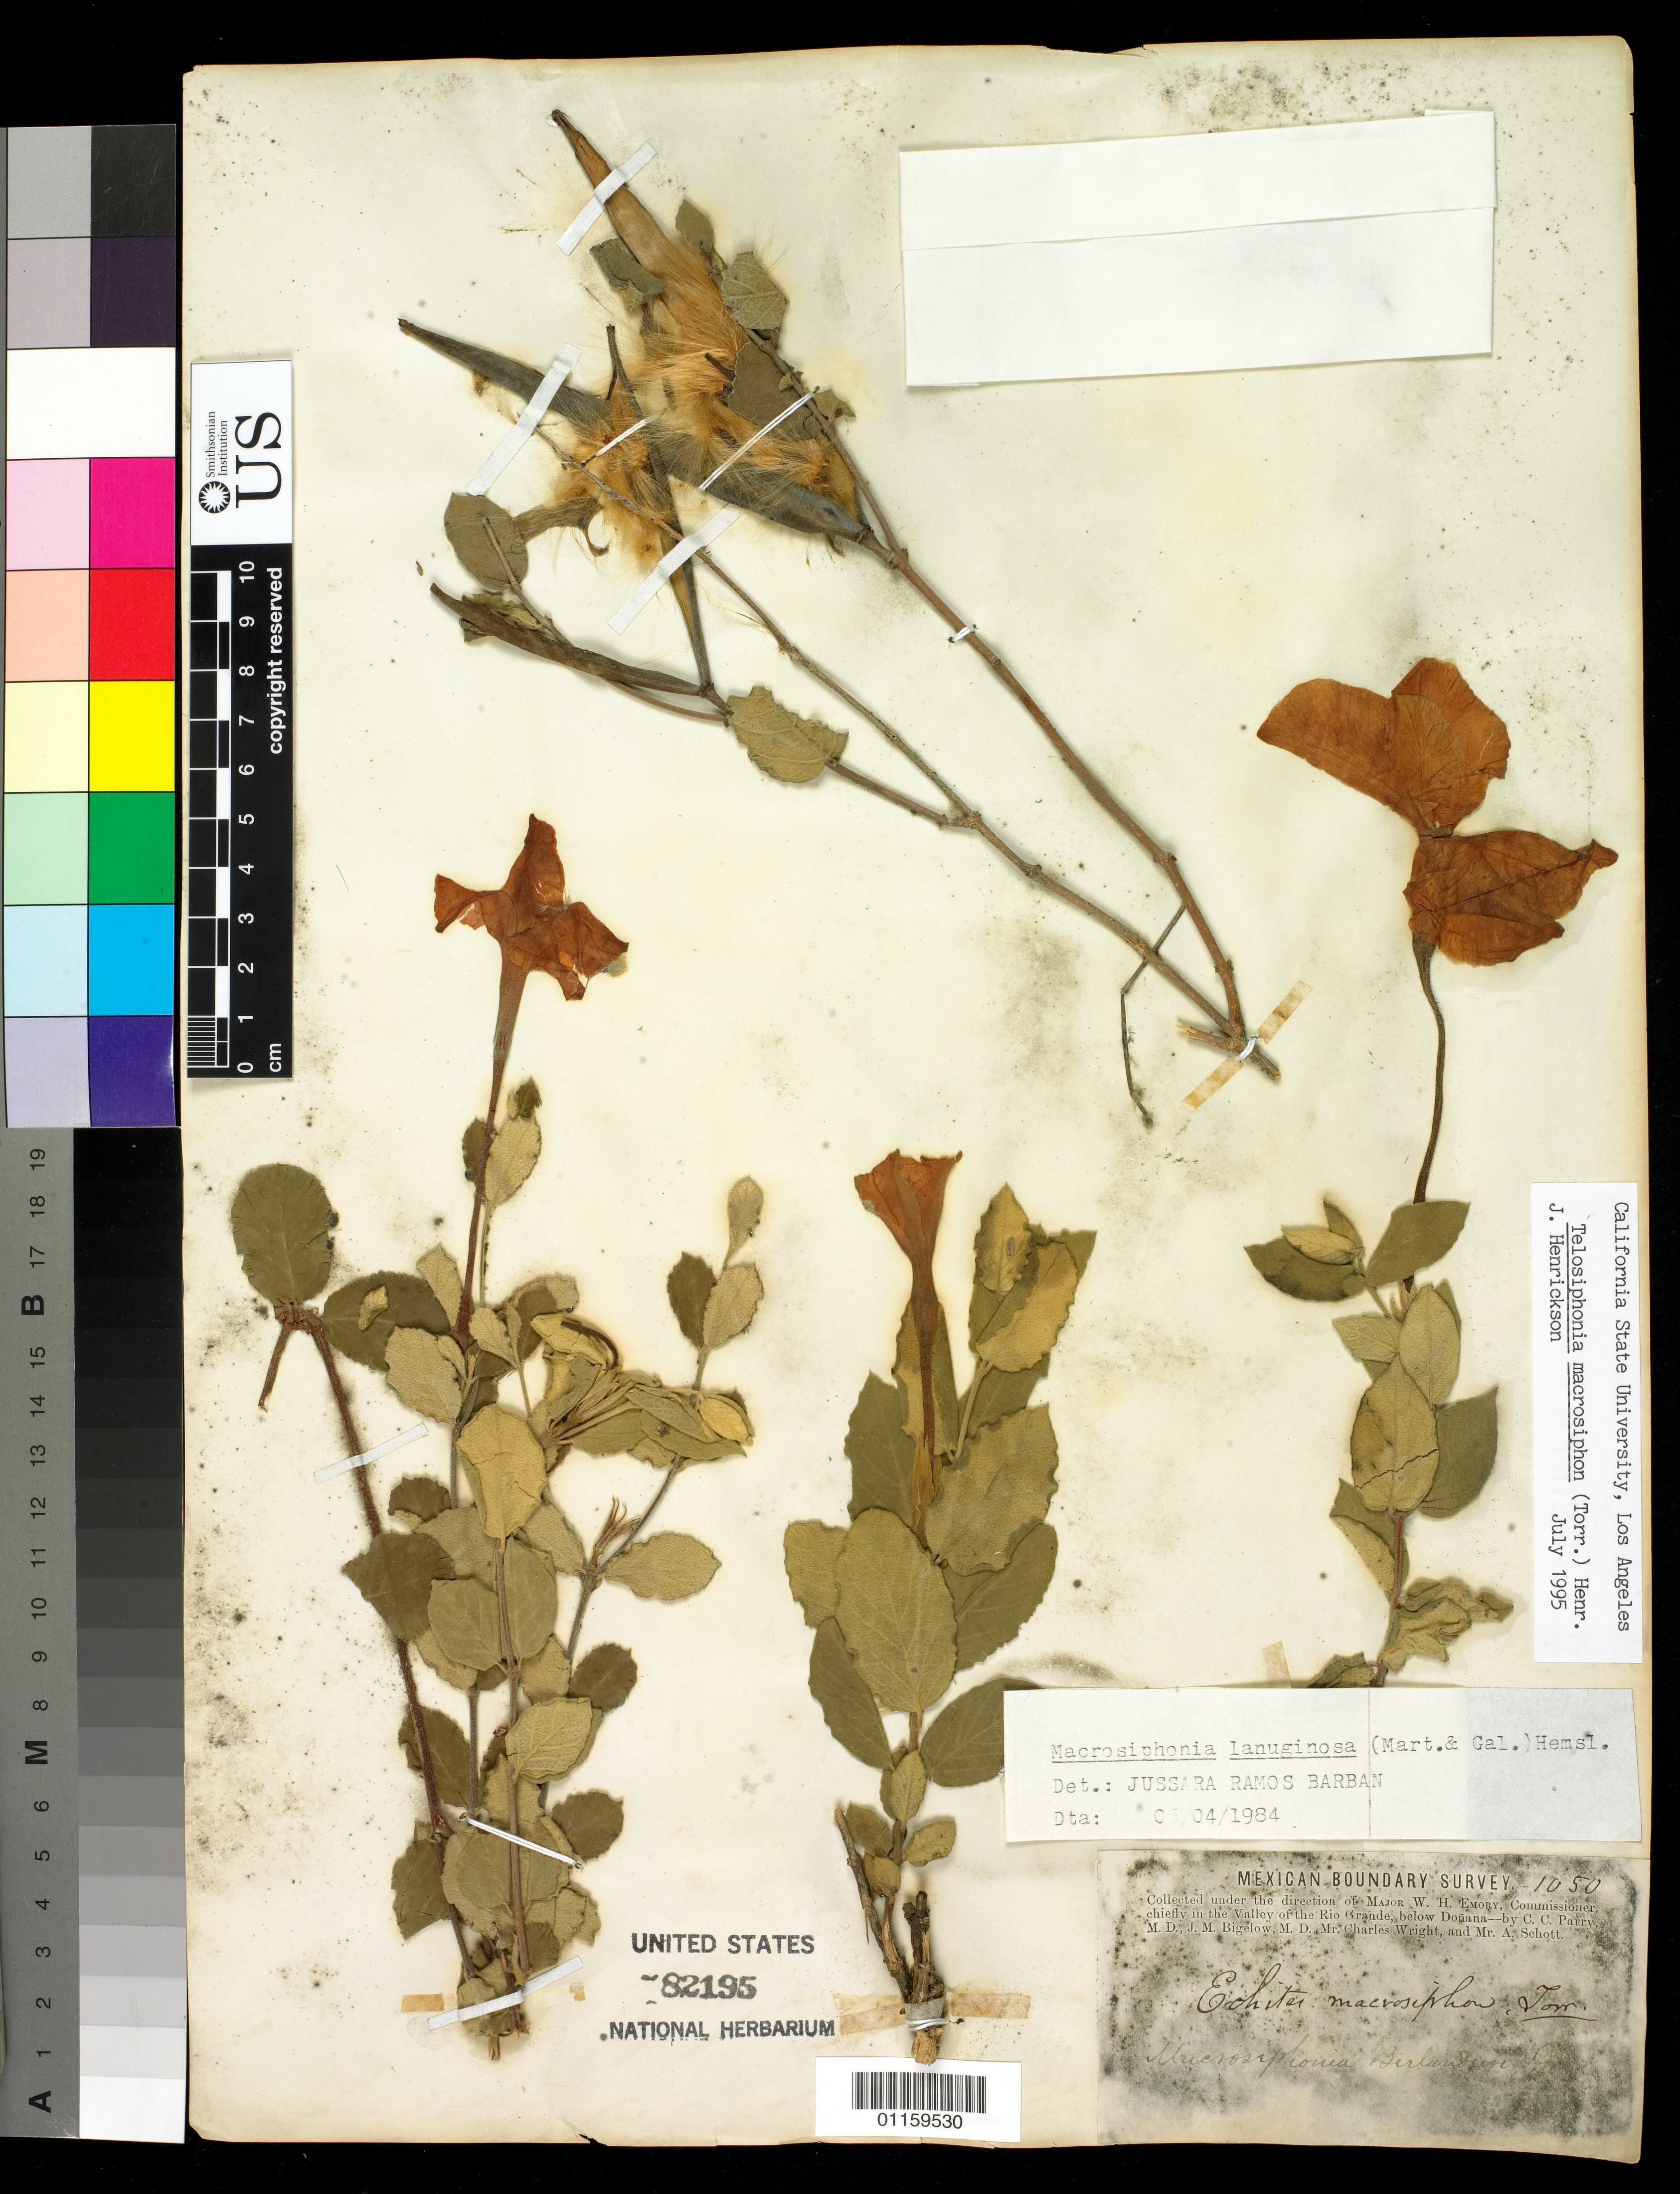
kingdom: Plantae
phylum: Tracheophyta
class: Magnoliopsida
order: Gentianales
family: Apocynaceae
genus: Telosiphonia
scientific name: Telosiphonia macrosiphon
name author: (Torr.) Henrickson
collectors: C. C. Parry, J. M. Bigelow, C. Wright & A. C. V. Schott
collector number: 1050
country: United States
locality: in the Valley of the Rio Grande, below Donana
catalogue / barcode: US 82195